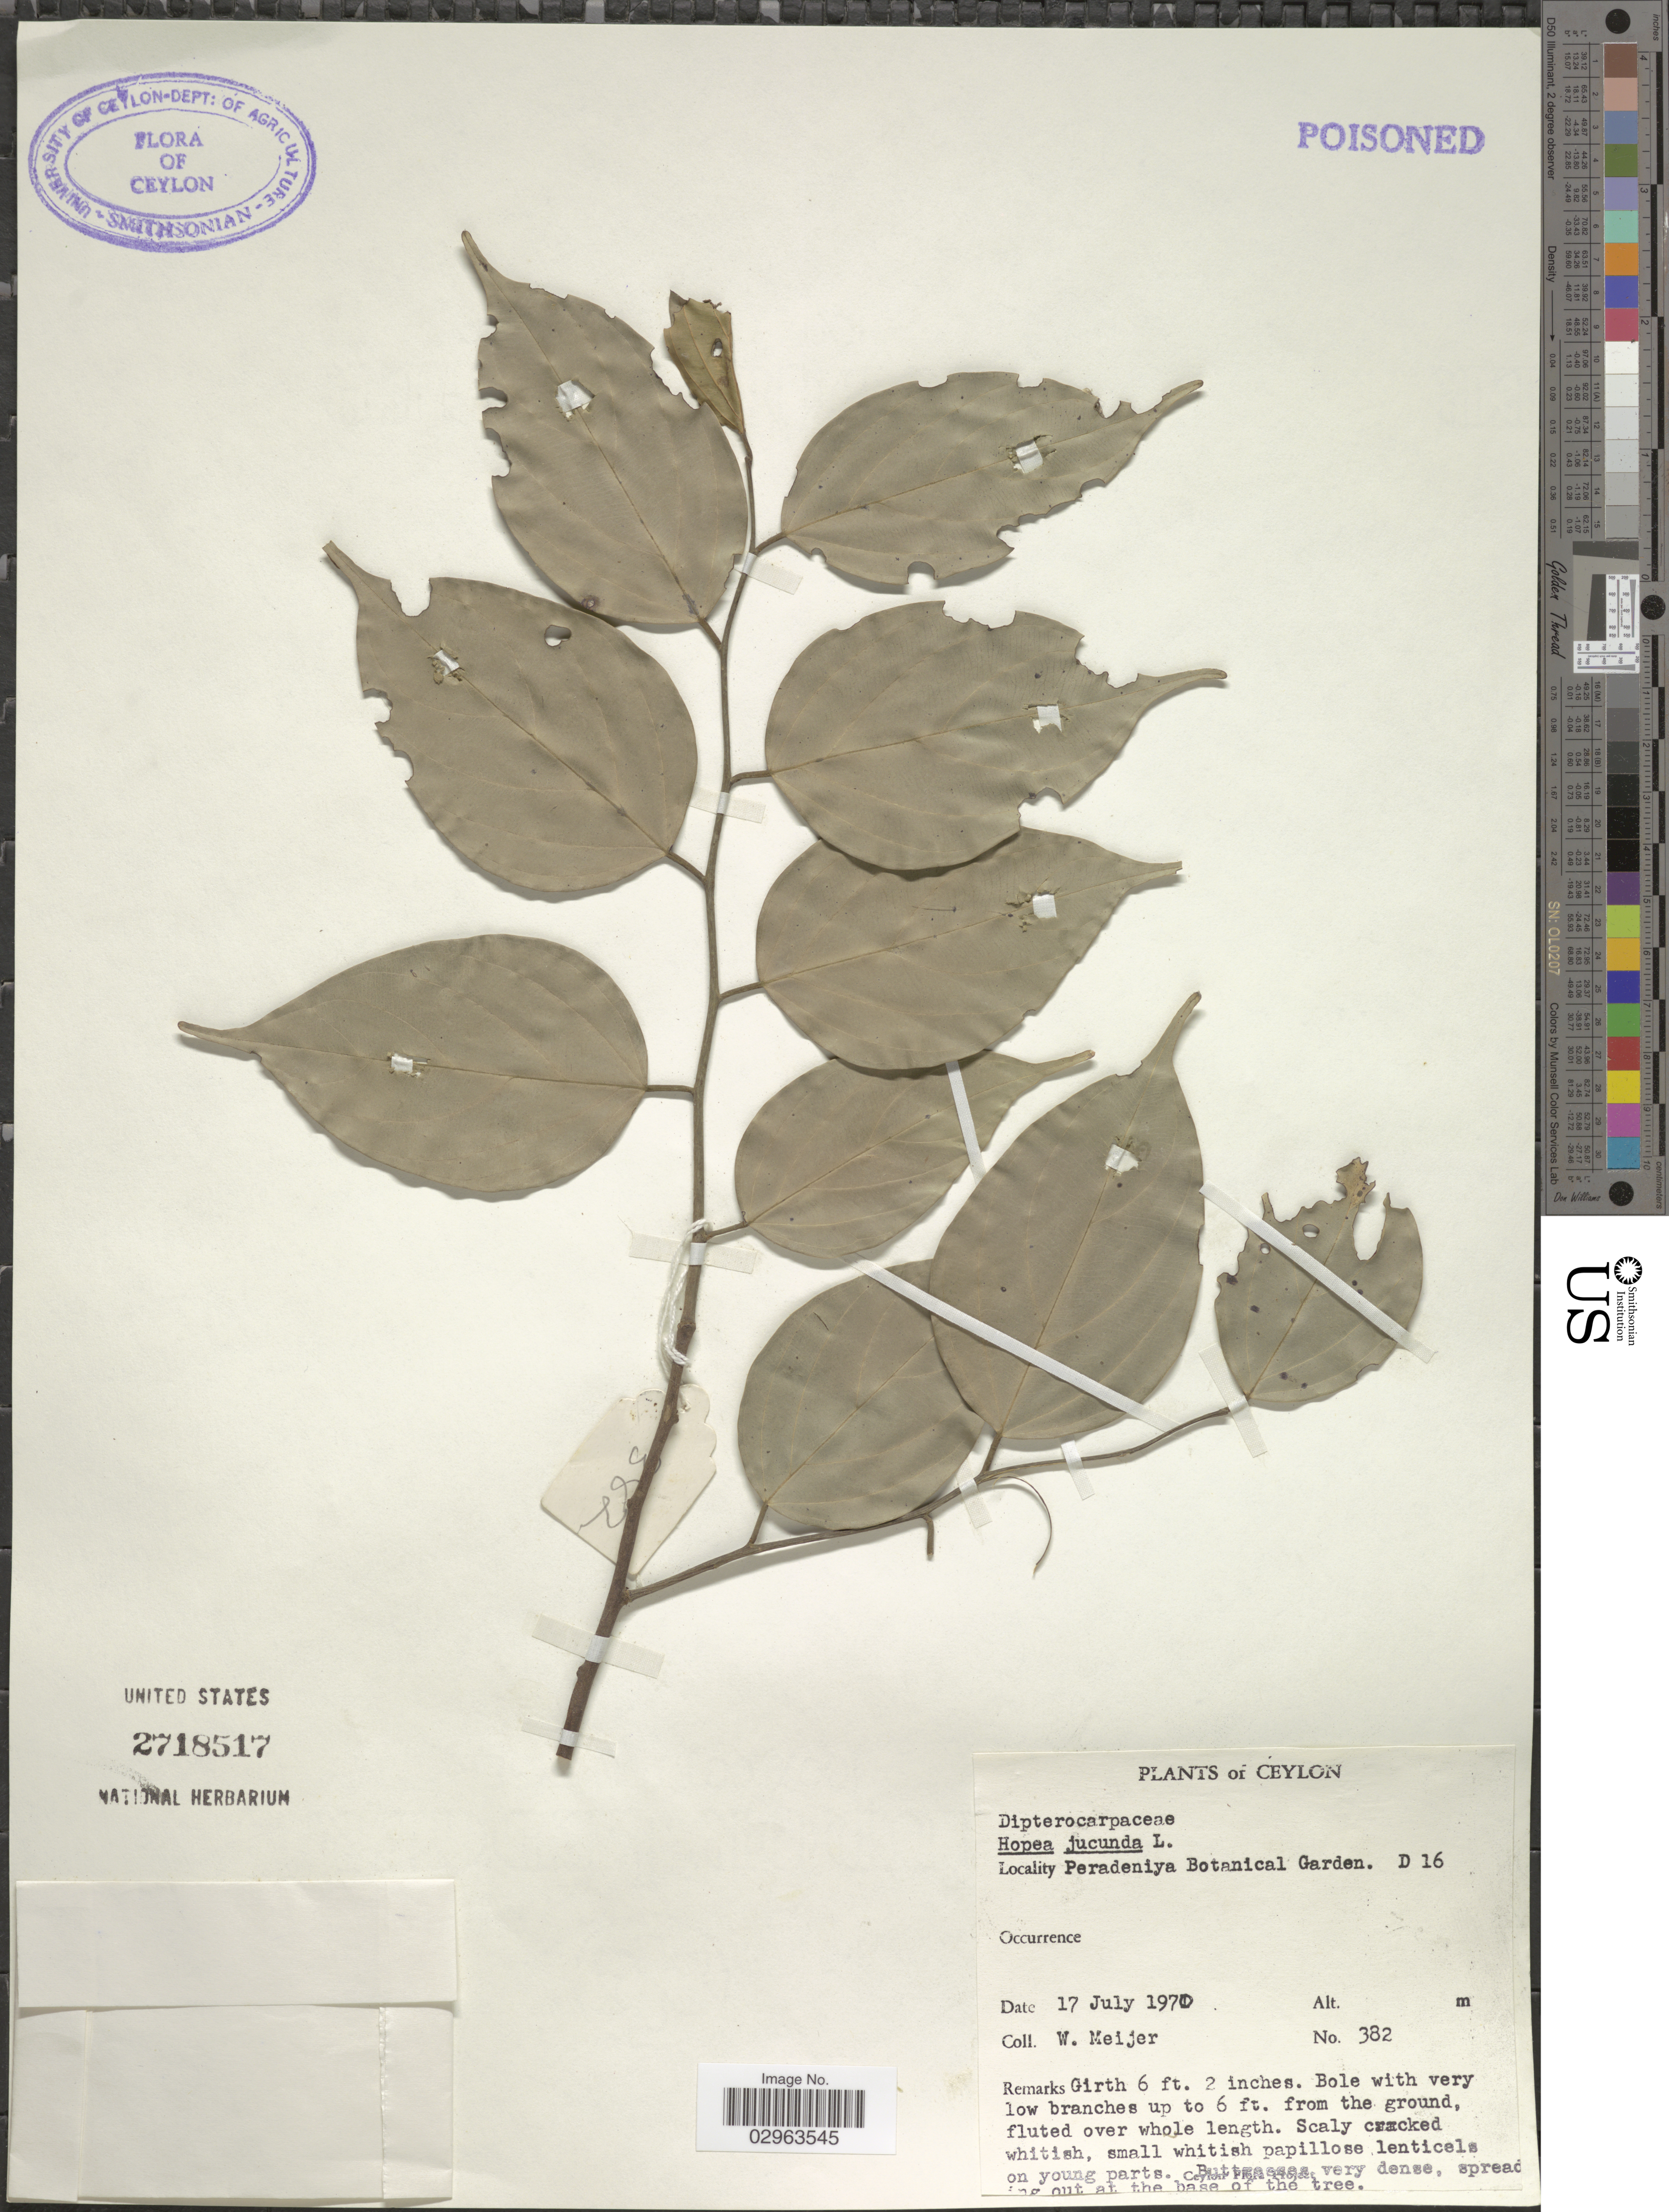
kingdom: Plantae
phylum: Tracheophyta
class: Magnoliopsida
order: Malvales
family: Dipterocarpaceae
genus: Hopea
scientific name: Hopea jucunda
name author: Thwaites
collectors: W. Meijer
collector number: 382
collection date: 1970-07-17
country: Sri Lanka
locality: Ceylon. Peradeniya Botanical Garden. D 16.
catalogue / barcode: US 2718517